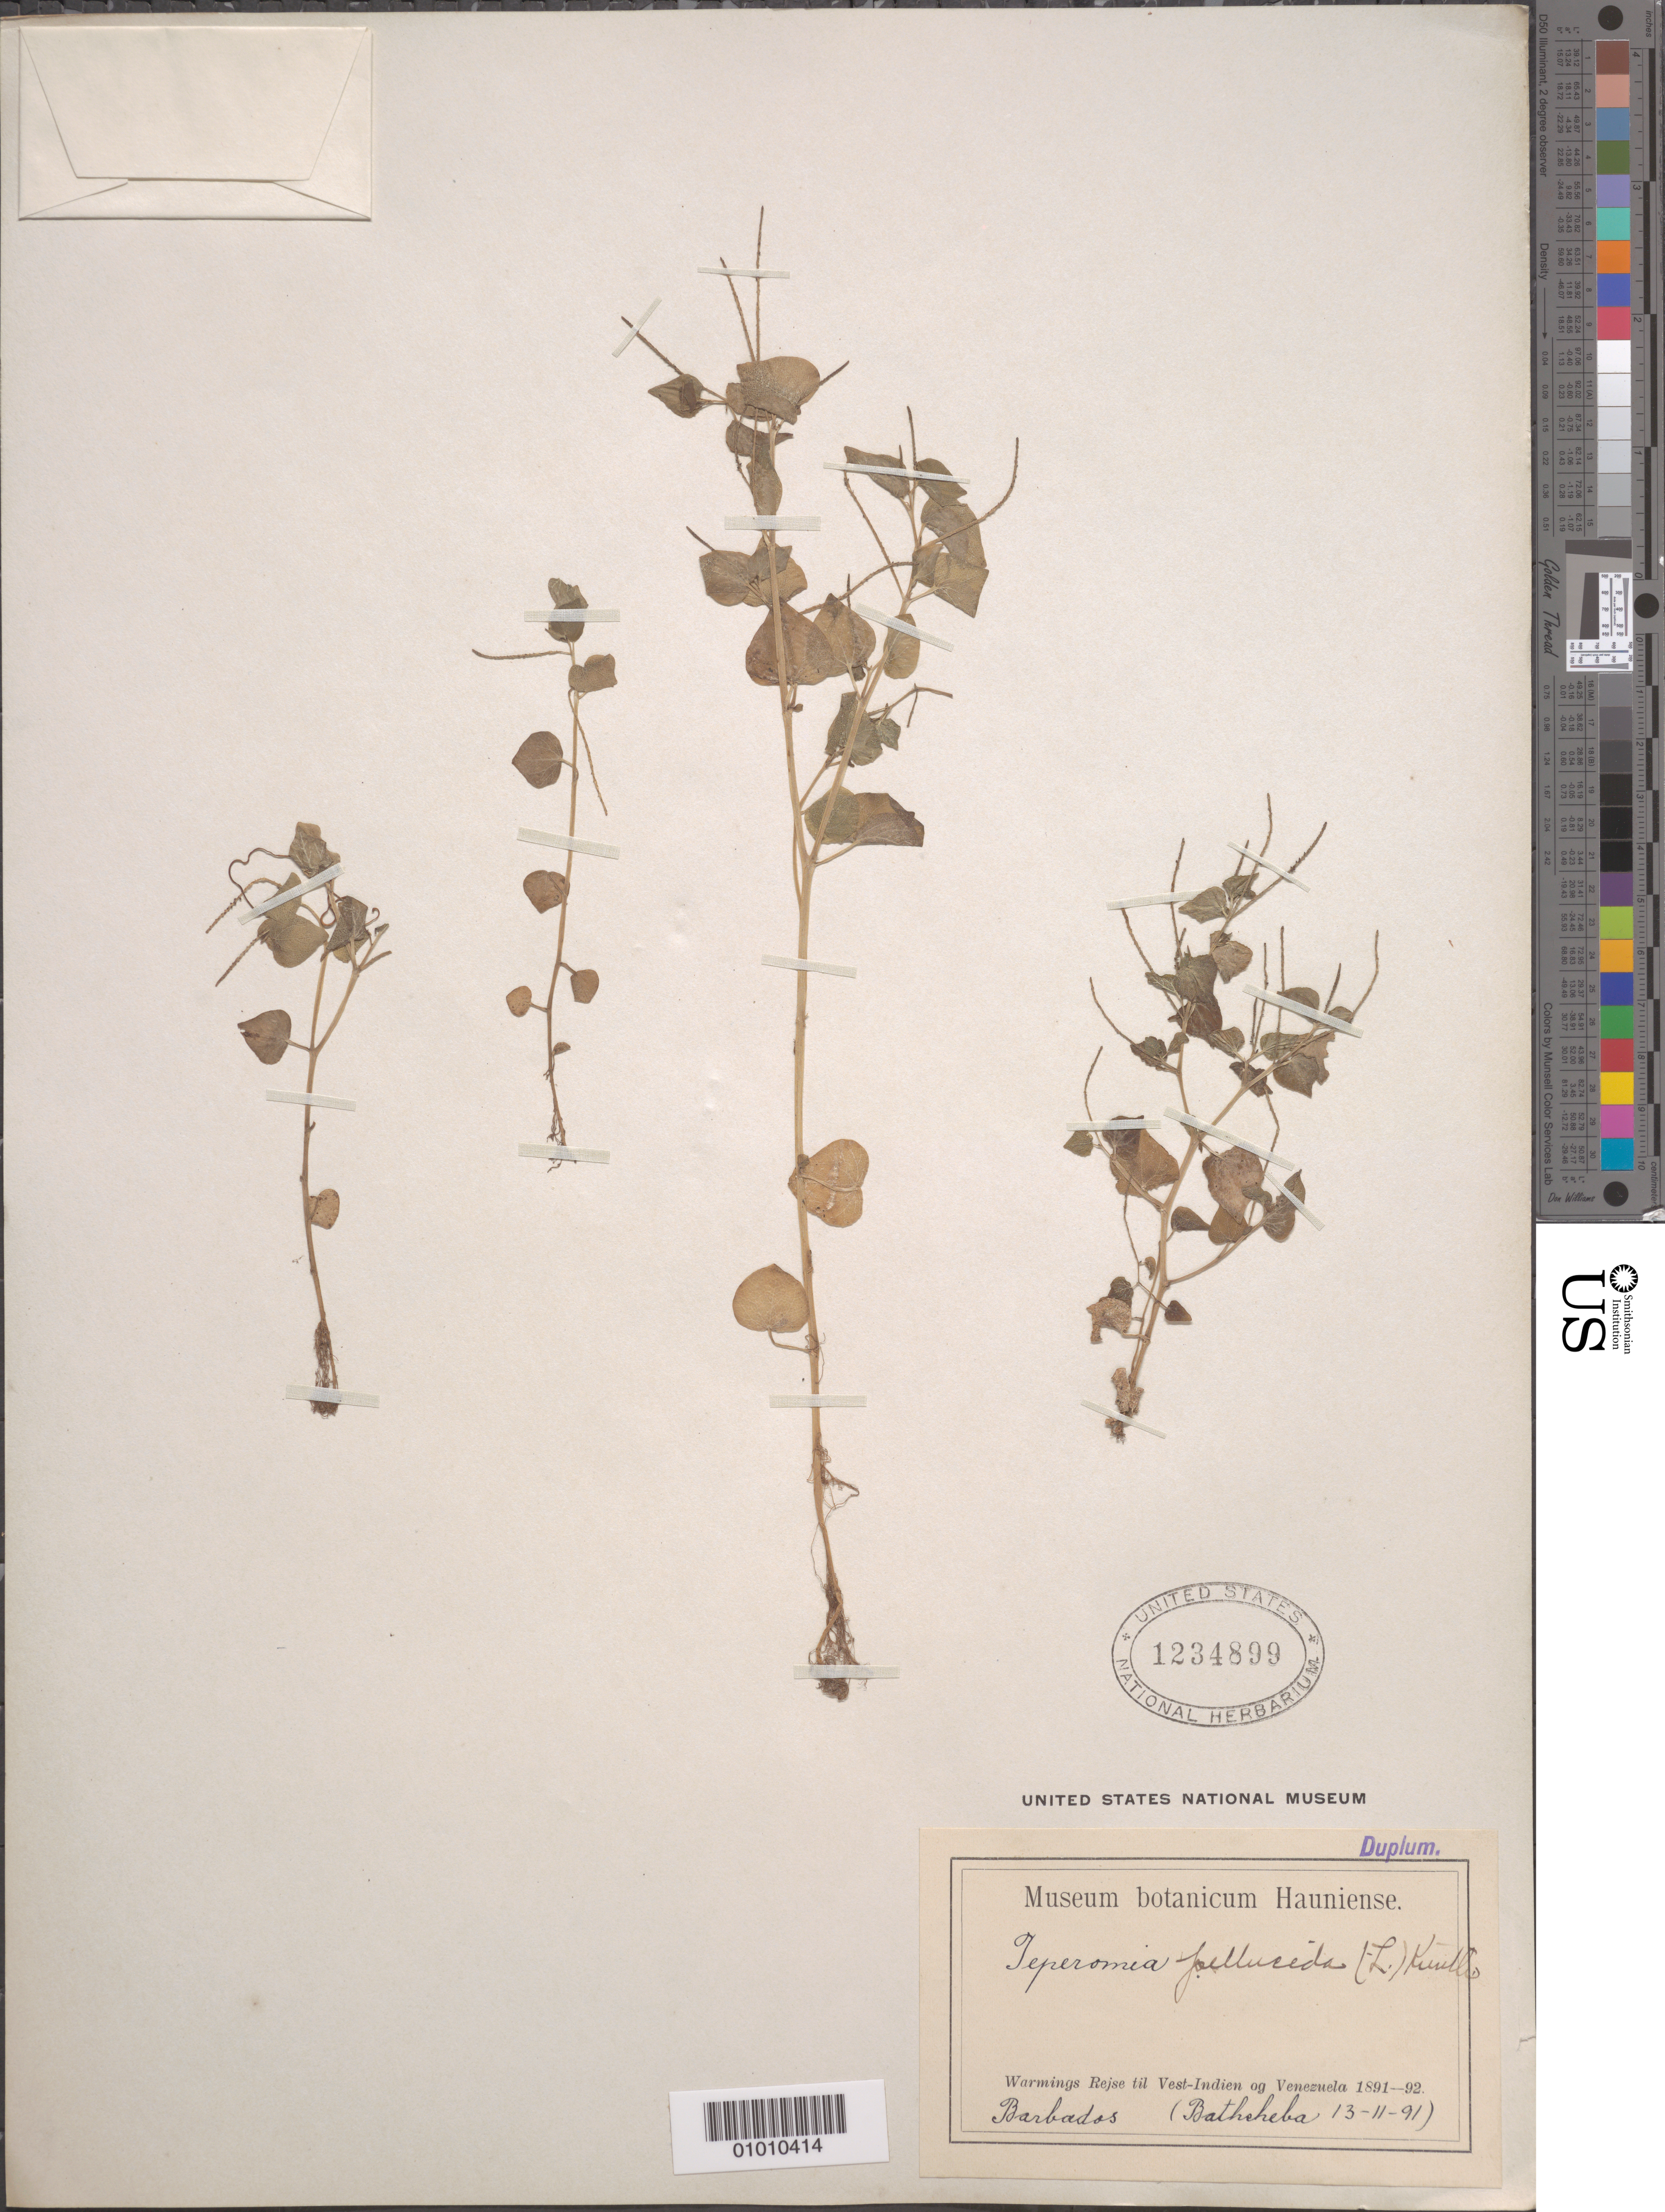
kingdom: Plantae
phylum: Tracheophyta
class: Magnoliopsida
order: Piperales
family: Piperaceae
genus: Peperomia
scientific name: Peperomia pellucida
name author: (L.) Kunth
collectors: W. Rejse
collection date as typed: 13 Nov 1891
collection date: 1891-11-13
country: Barbados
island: Barbados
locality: Batheheba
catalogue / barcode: US 1234899